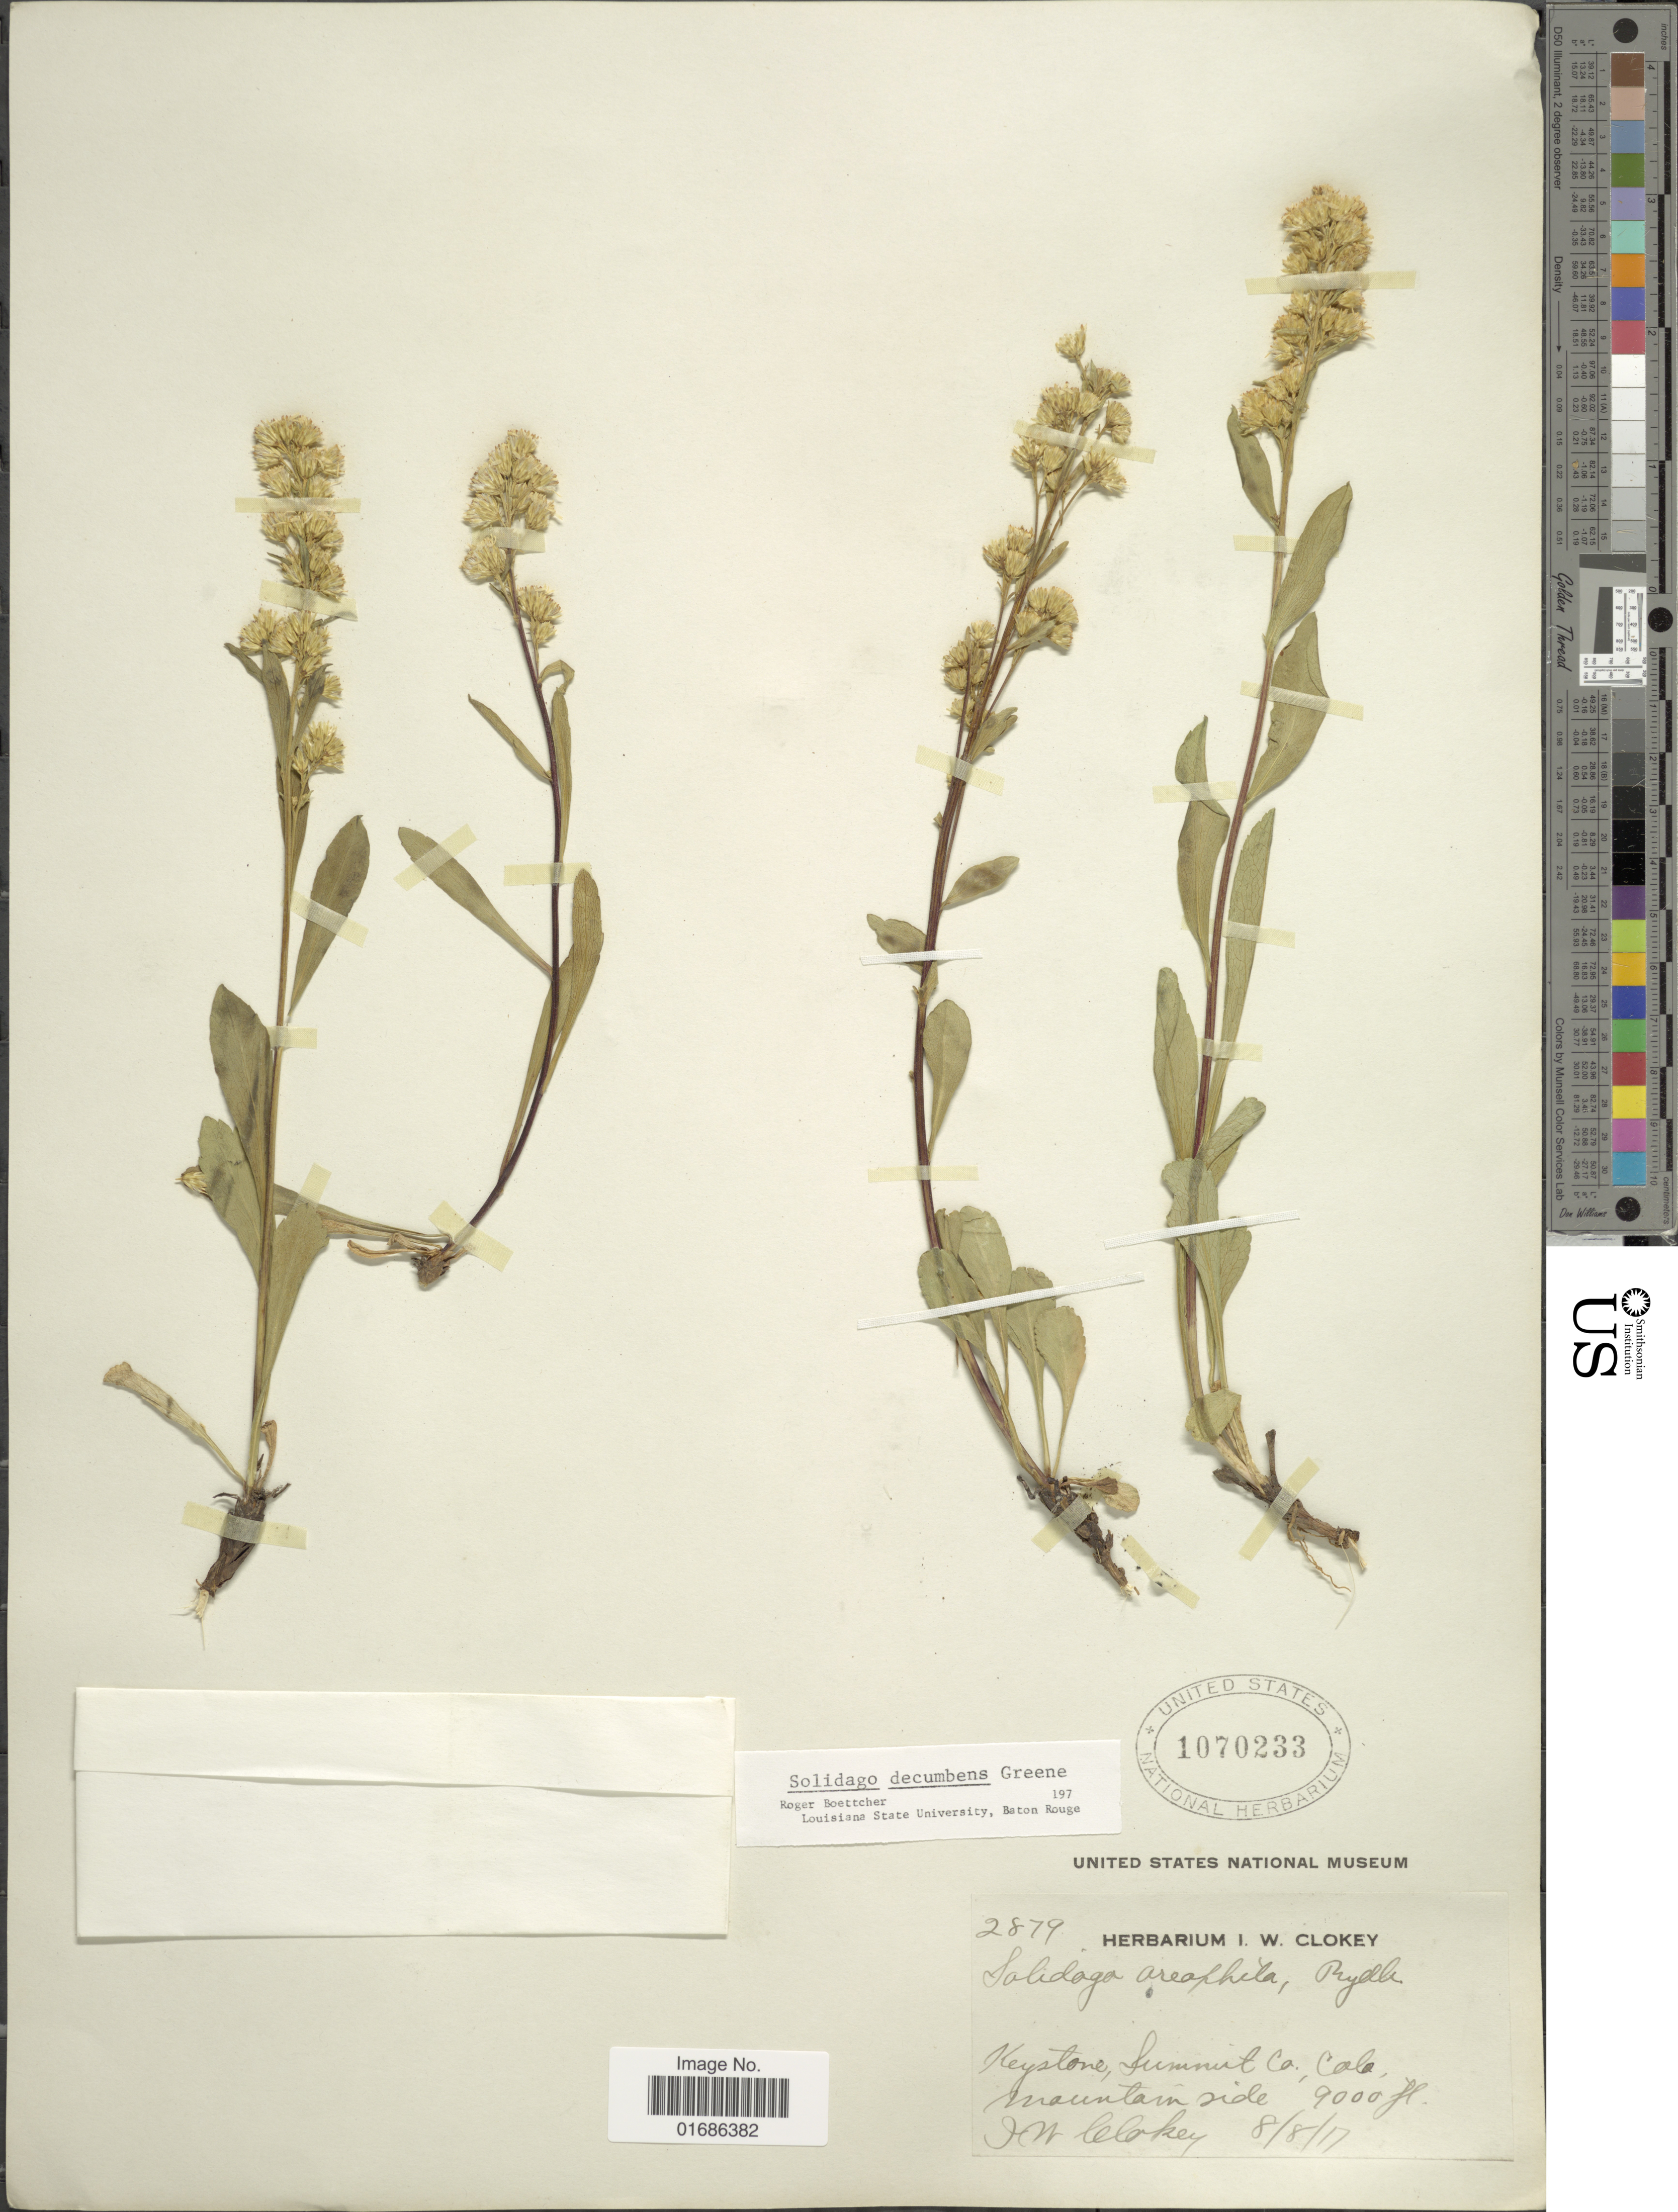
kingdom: Plantae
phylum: Tracheophyta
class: Magnoliopsida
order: Asterales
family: Asteraceae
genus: Solidago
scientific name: Solidago decumbens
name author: Greene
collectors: I. W. Clokey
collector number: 2879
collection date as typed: Transcribed d/m/y: 8/8/17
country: United States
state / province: Colorado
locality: Keystone, Summit Co., Mountain side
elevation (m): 2743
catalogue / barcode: US 1070233